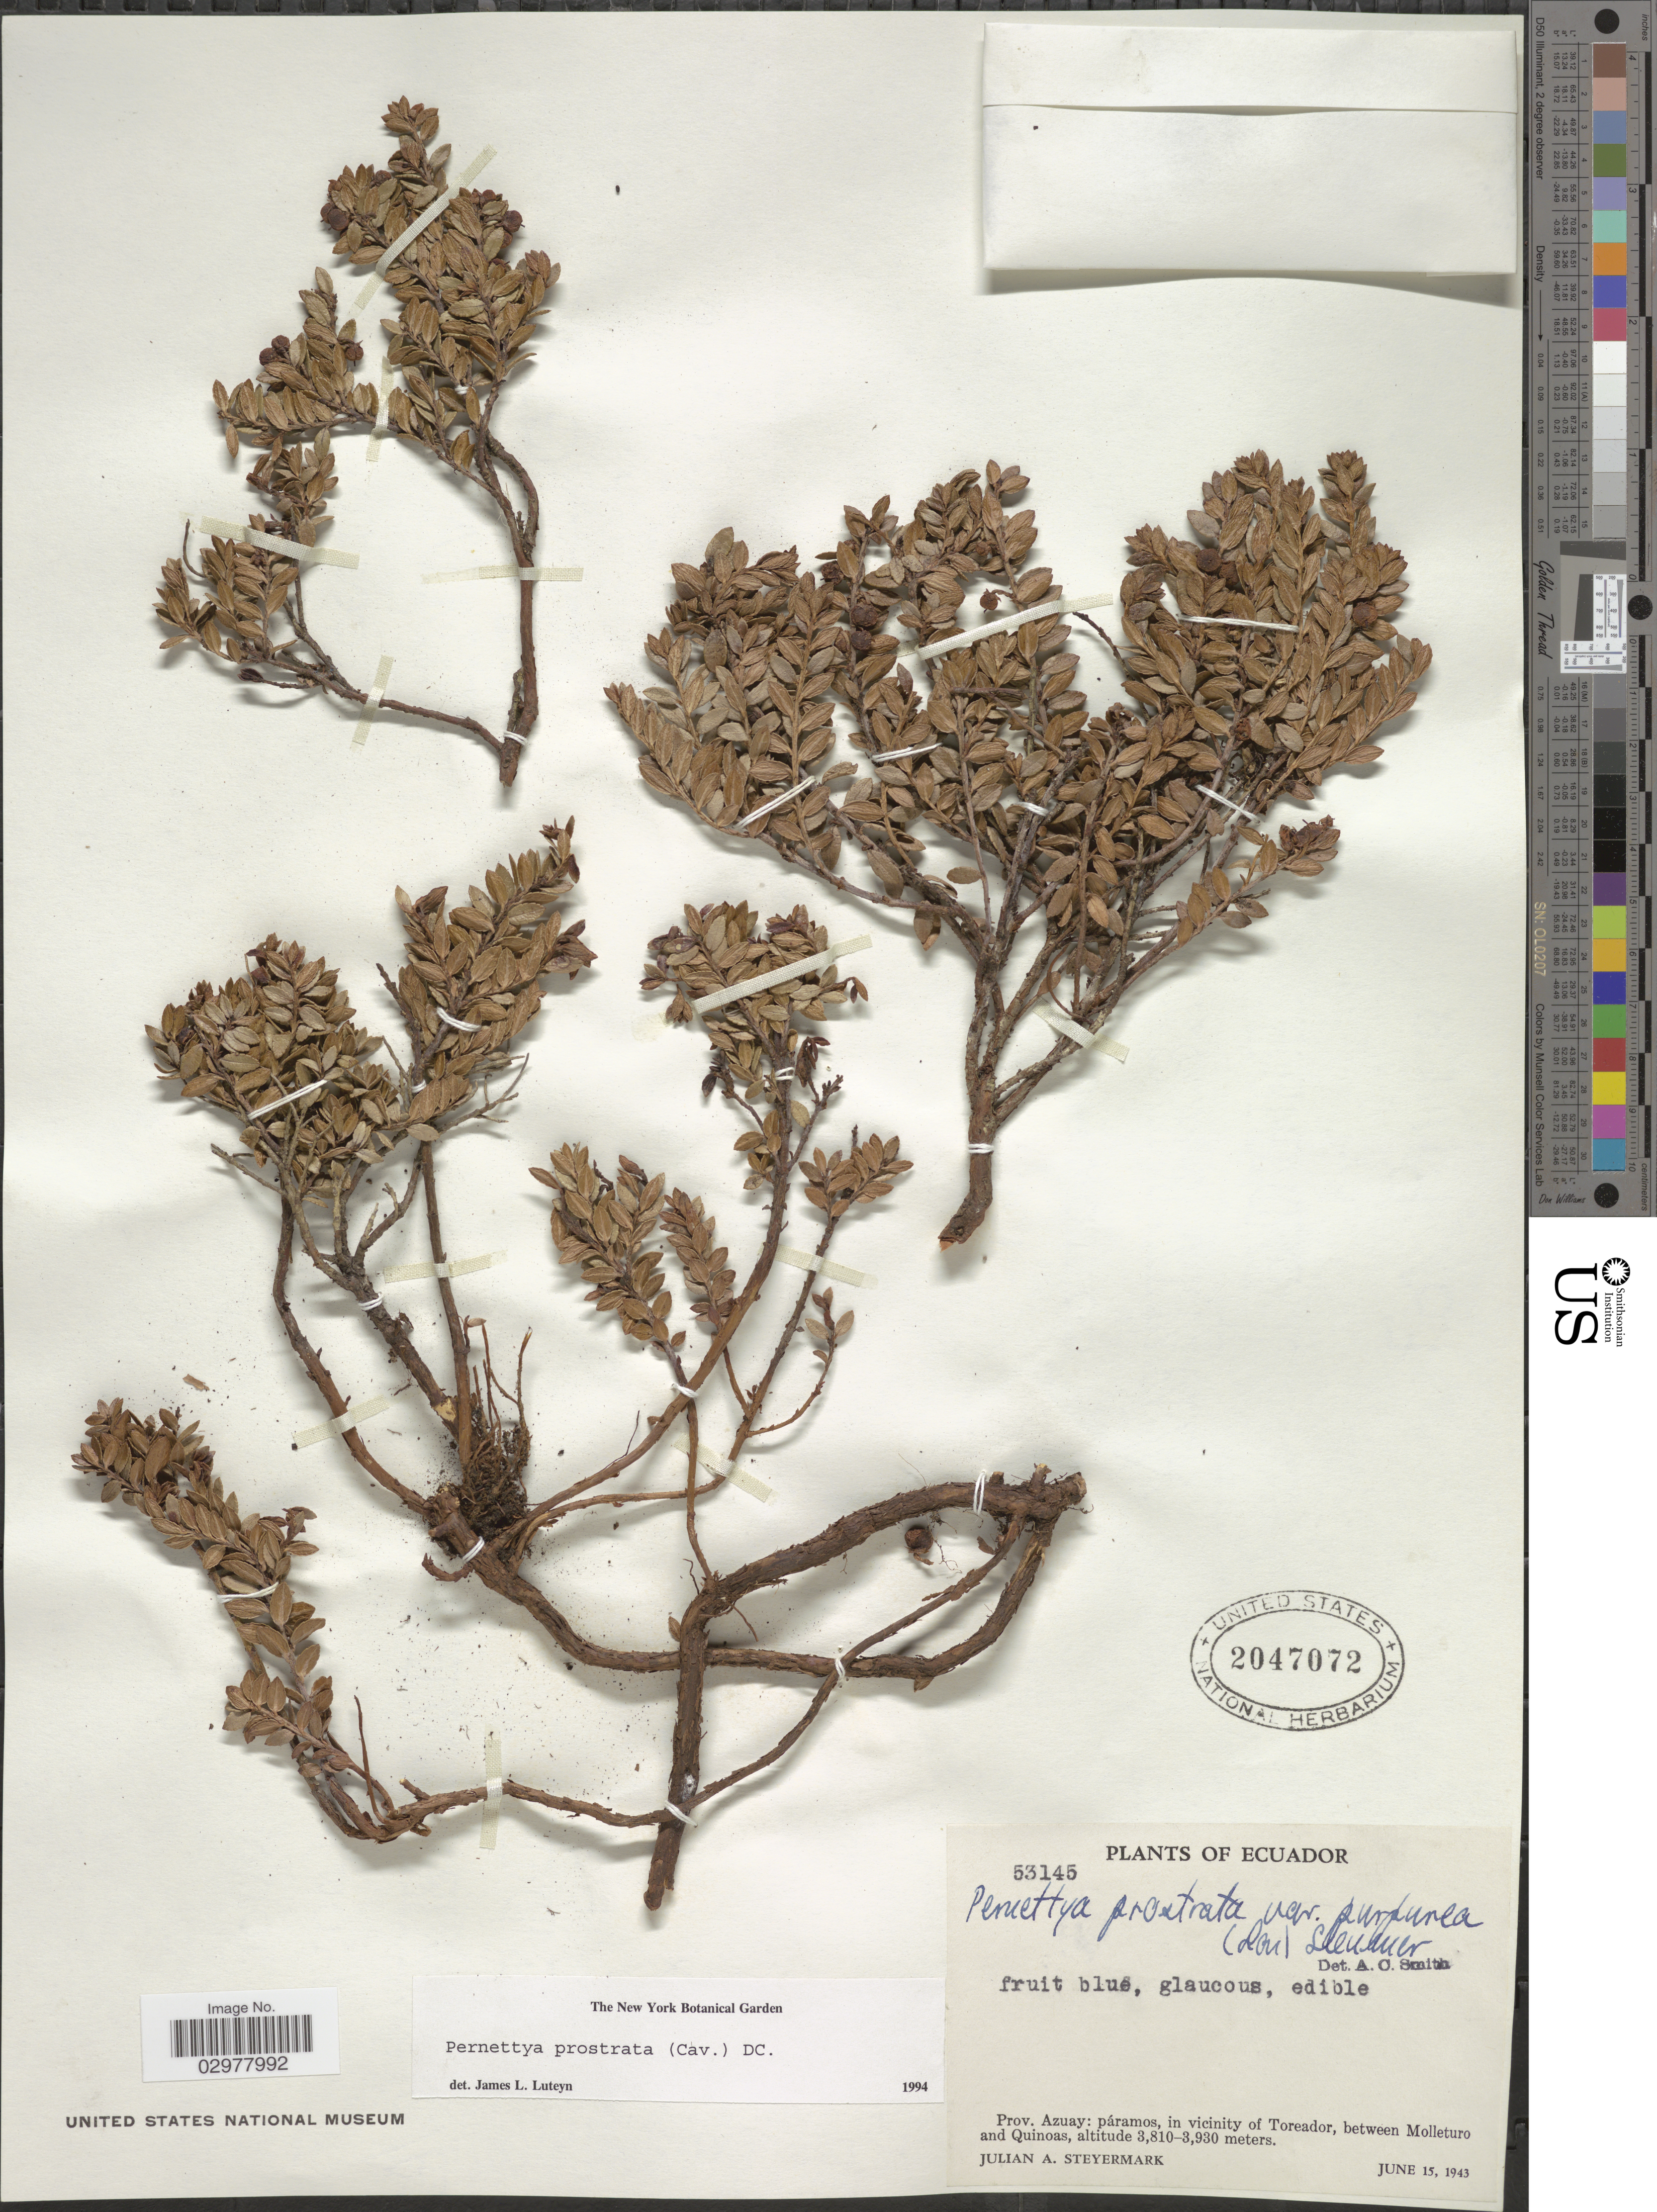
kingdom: Plantae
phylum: Tracheophyta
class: Magnoliopsida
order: Ericales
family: Ericaceae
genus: Pernettya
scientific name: Pernettya prostrata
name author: (Cav.) DC.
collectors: J. Steyermark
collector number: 53145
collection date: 1943-06-15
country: Ecuador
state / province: Azuay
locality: Páramos, in vicinity of Toreador, between Molleturo and Quinoas.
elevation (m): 3810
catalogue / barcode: US 2047072